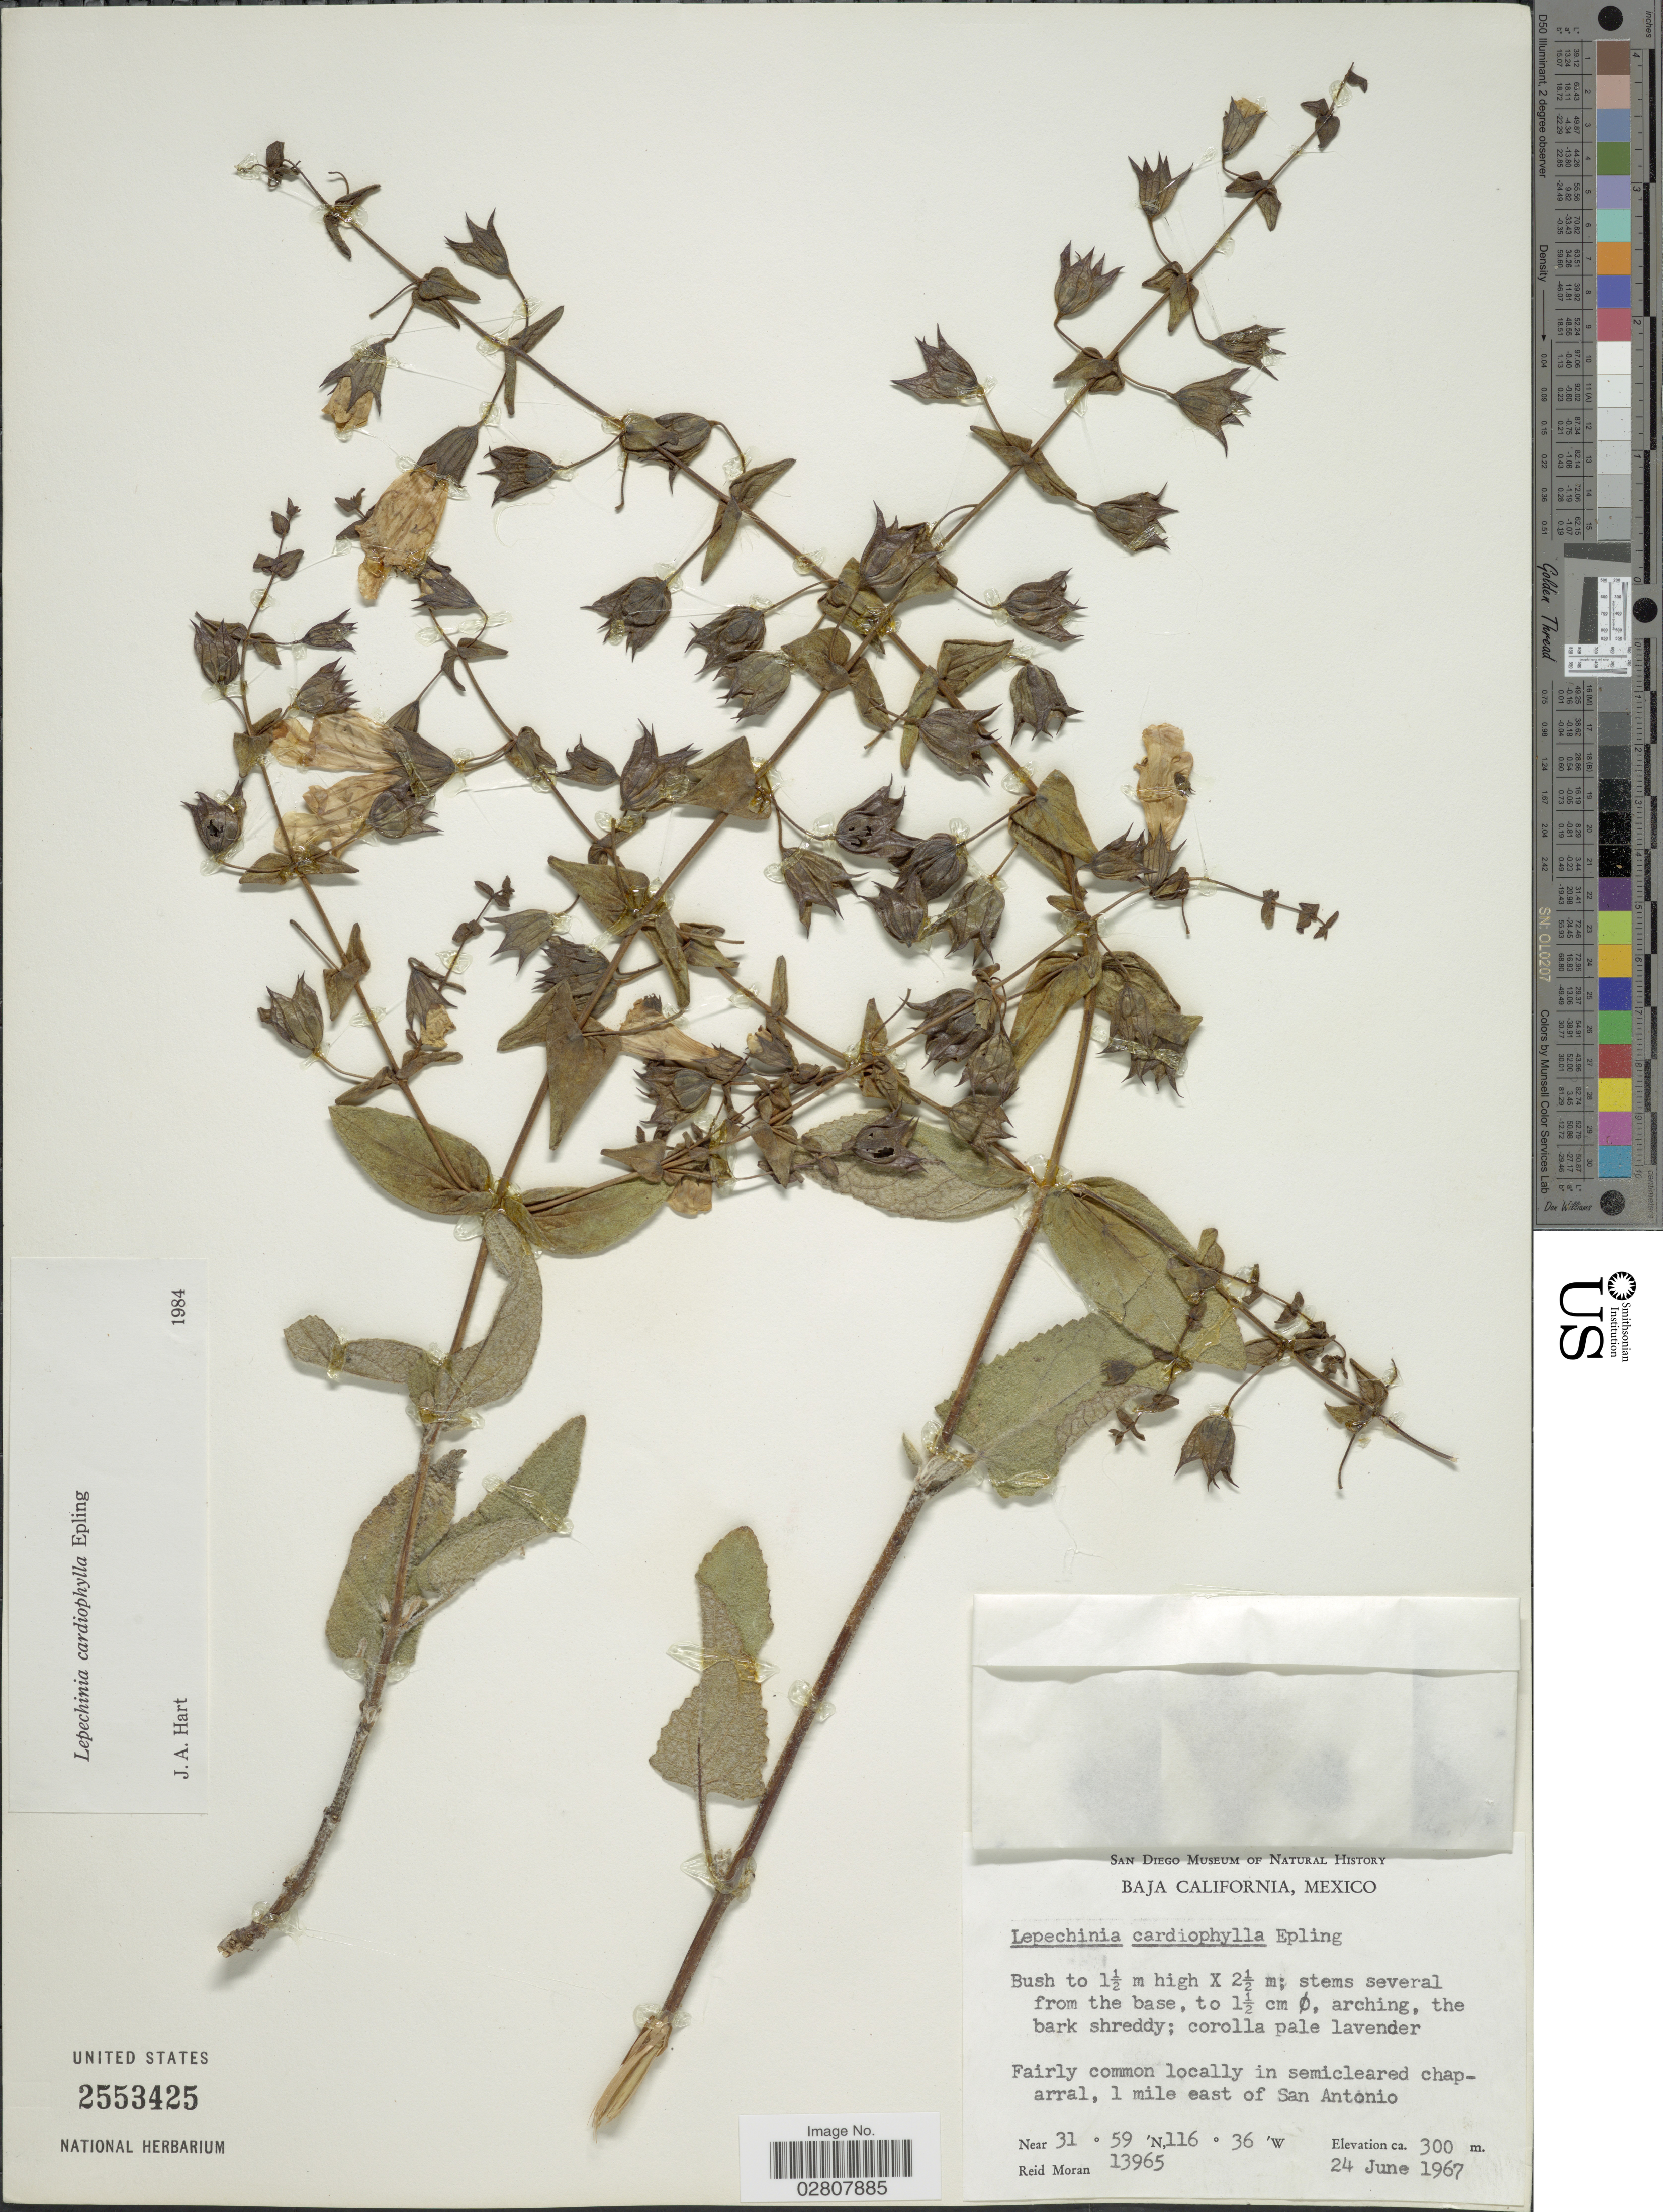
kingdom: Plantae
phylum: Tracheophyta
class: Magnoliopsida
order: Lamiales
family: Lamiaceae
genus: Lepechinia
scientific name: Lepechinia cardiophylla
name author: Epling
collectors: R. V. Moran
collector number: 13965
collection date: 1967-06-24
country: Mexico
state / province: Baja California Sur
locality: Fairly common locally in semicleared chaparral, 1 mile east of San Antonio.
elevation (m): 300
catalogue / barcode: US 2553425